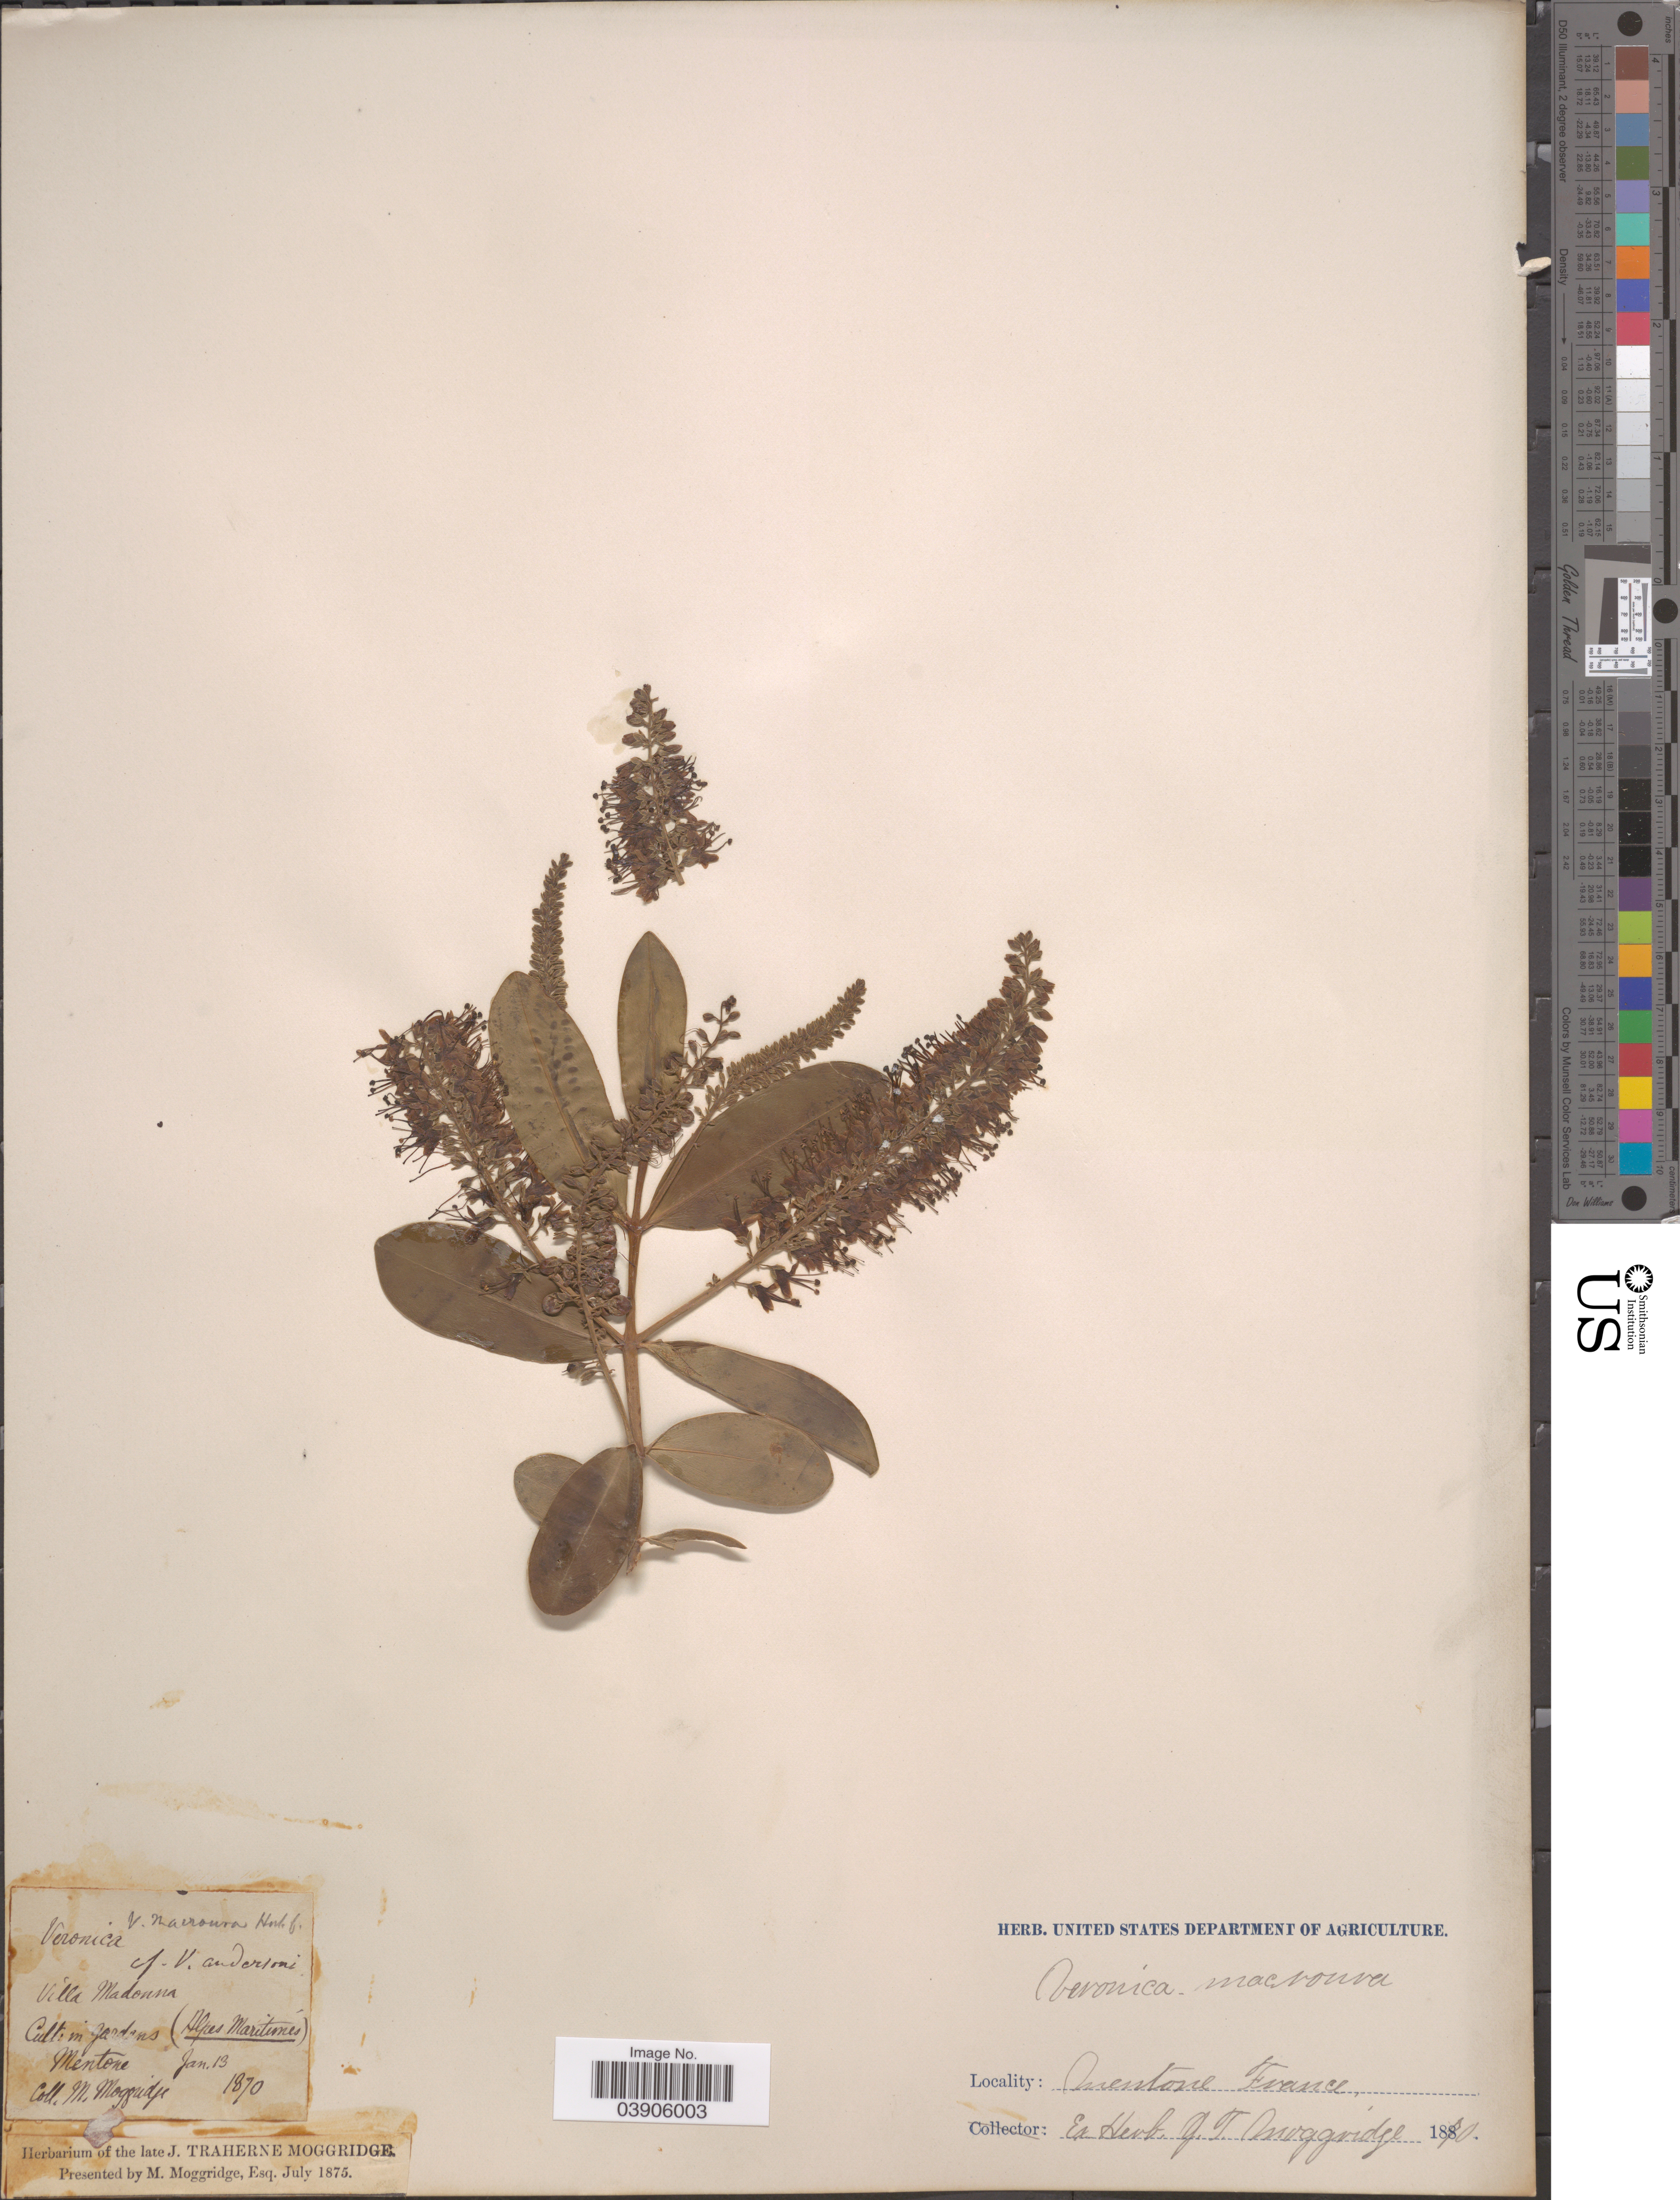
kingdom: Plantae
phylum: Tracheophyta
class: Magnoliopsida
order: Lamiales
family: Plantaginaceae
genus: Hebe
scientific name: Hebe macroura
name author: (Hook. f. ex Benth.) Cockayne & Allan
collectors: M. Moggridge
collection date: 1870-01-13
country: France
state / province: Provence-Alpes-Côte d'Azur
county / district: Alpes-Maritimes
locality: Villa Madonna. Cult in gardens (Alpes Maritimes) Mentone.